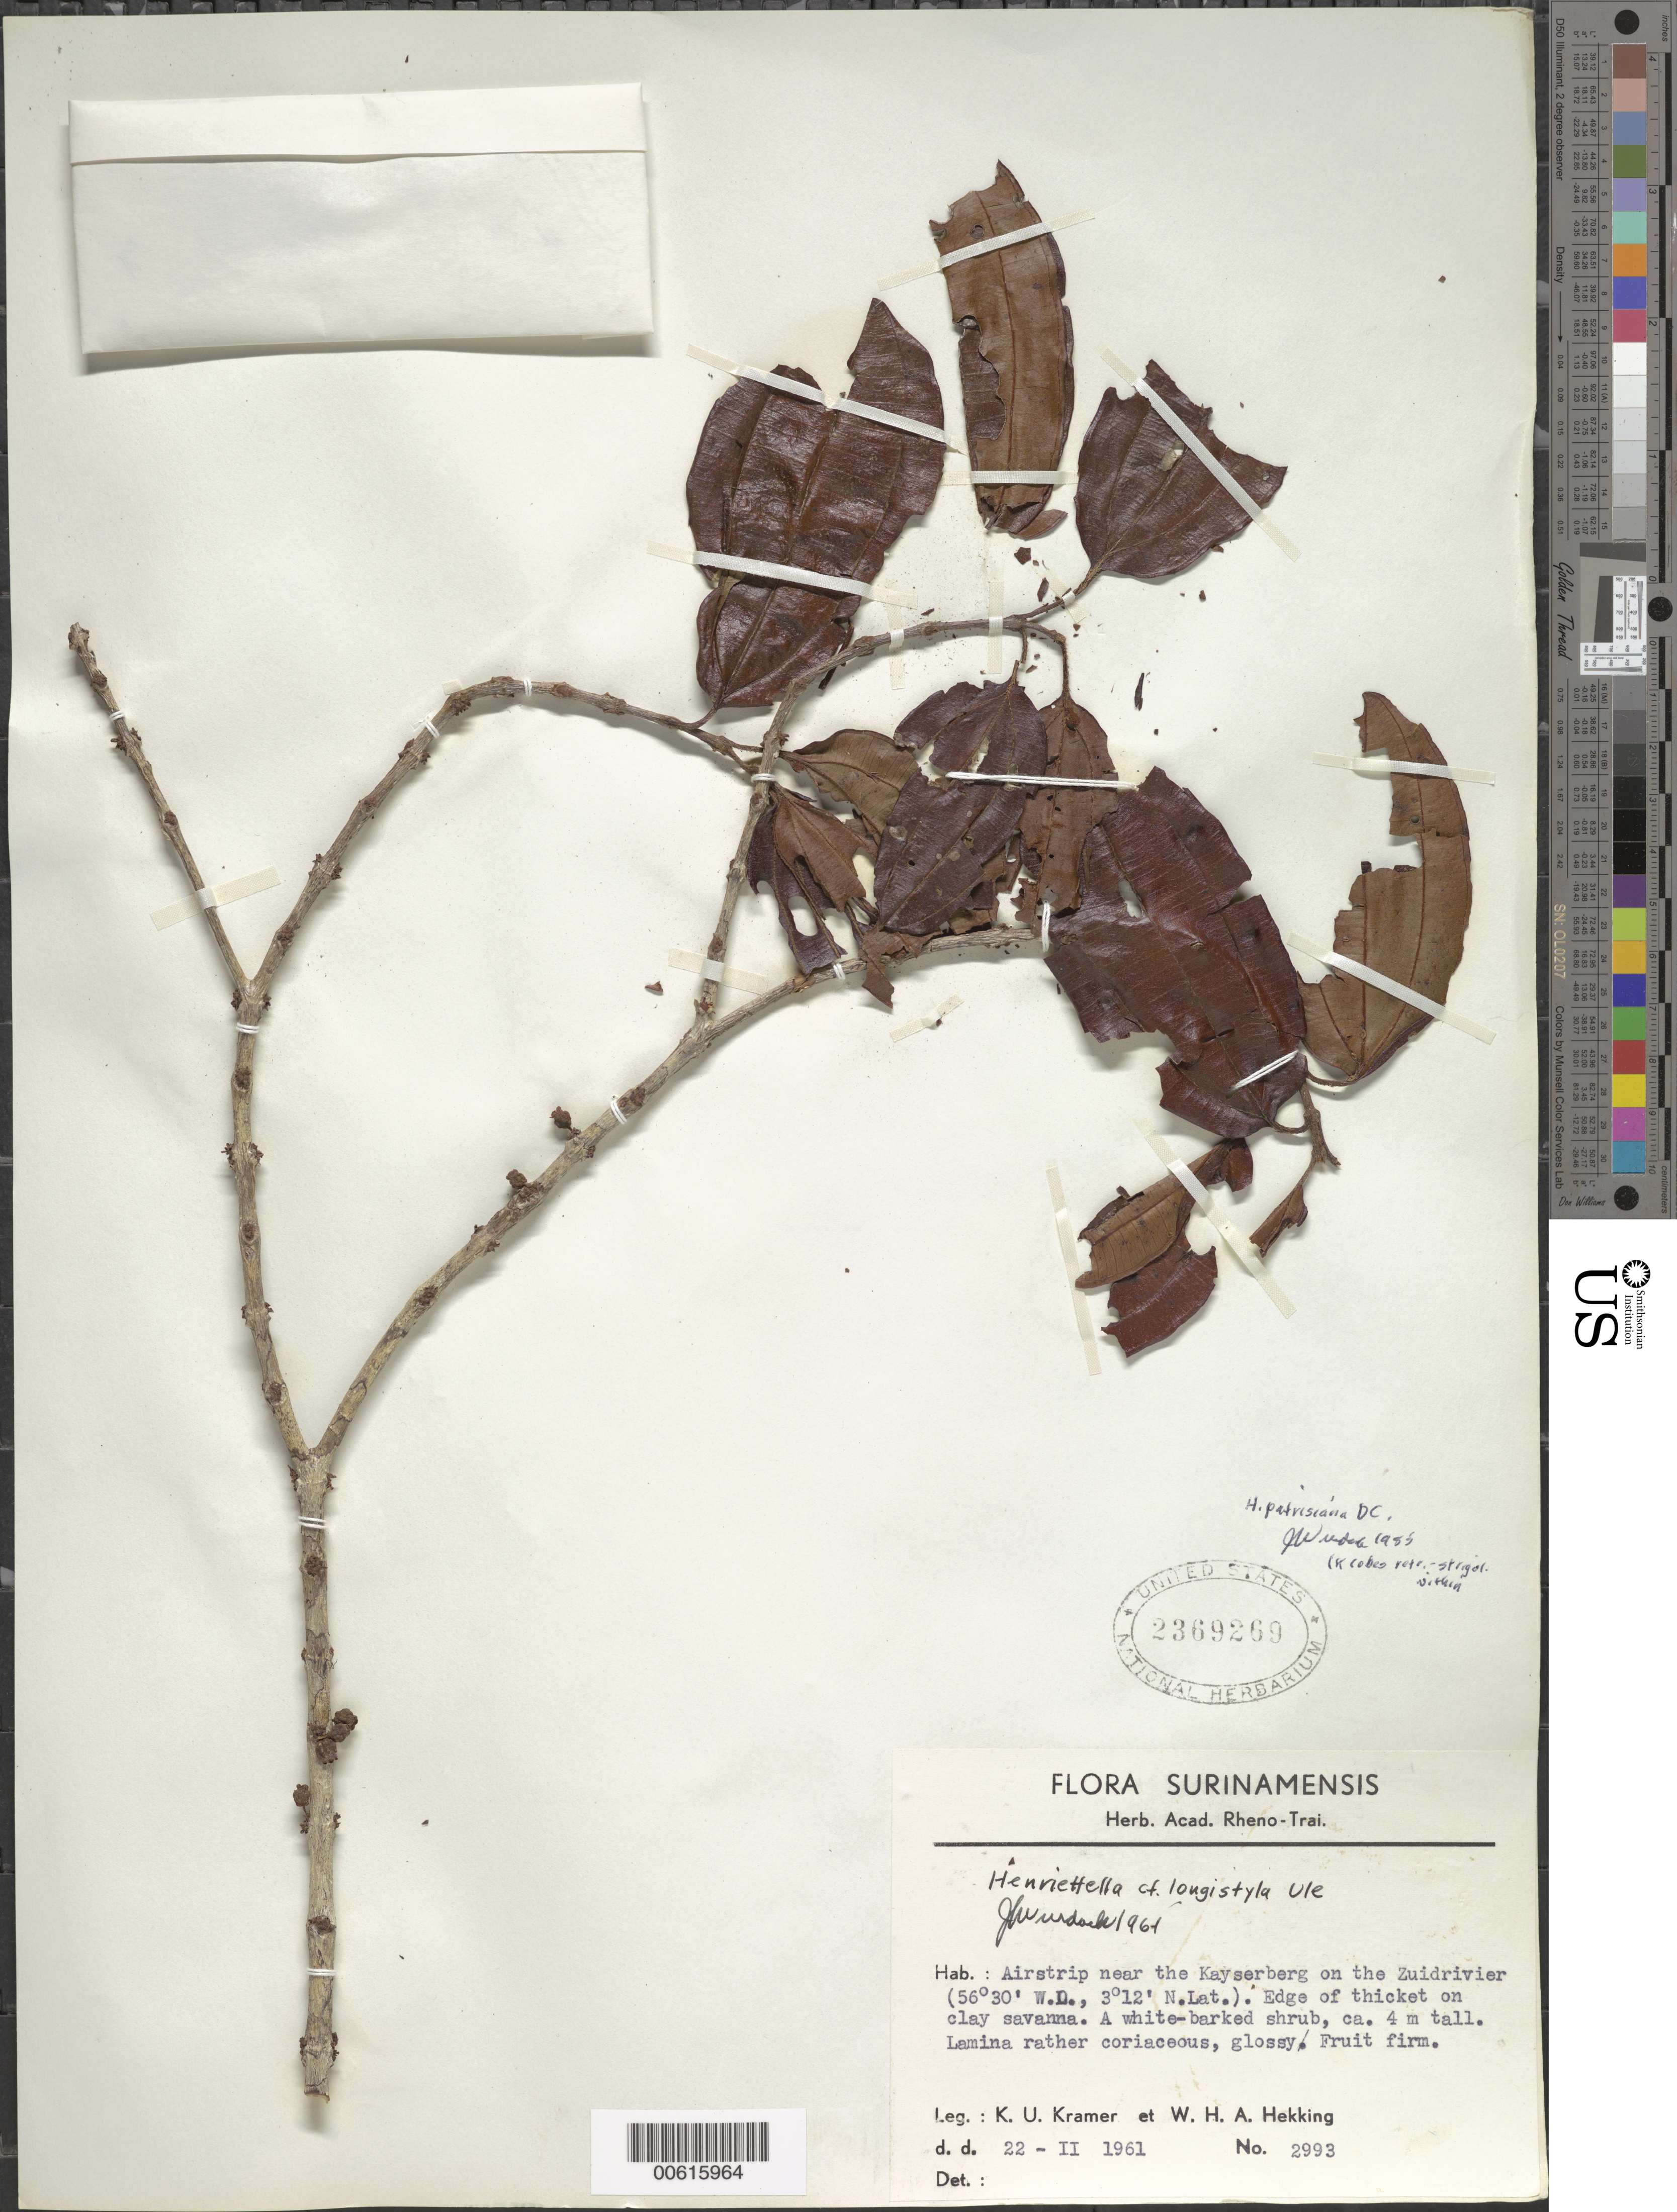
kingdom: Plantae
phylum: Tracheophyta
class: Magnoliopsida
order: Myrtales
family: Melastomataceae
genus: Henriettea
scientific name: Henriettea patrisiana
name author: DC.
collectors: K. U. Kramer & W. H. A. Hekking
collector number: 2993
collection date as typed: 22-Feb-61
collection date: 1961-02-22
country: Suriname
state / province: Saramacca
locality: Kayserberg, airstrip, on the Zuid River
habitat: Edge of thicket on clay savanna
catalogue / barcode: US 2369269